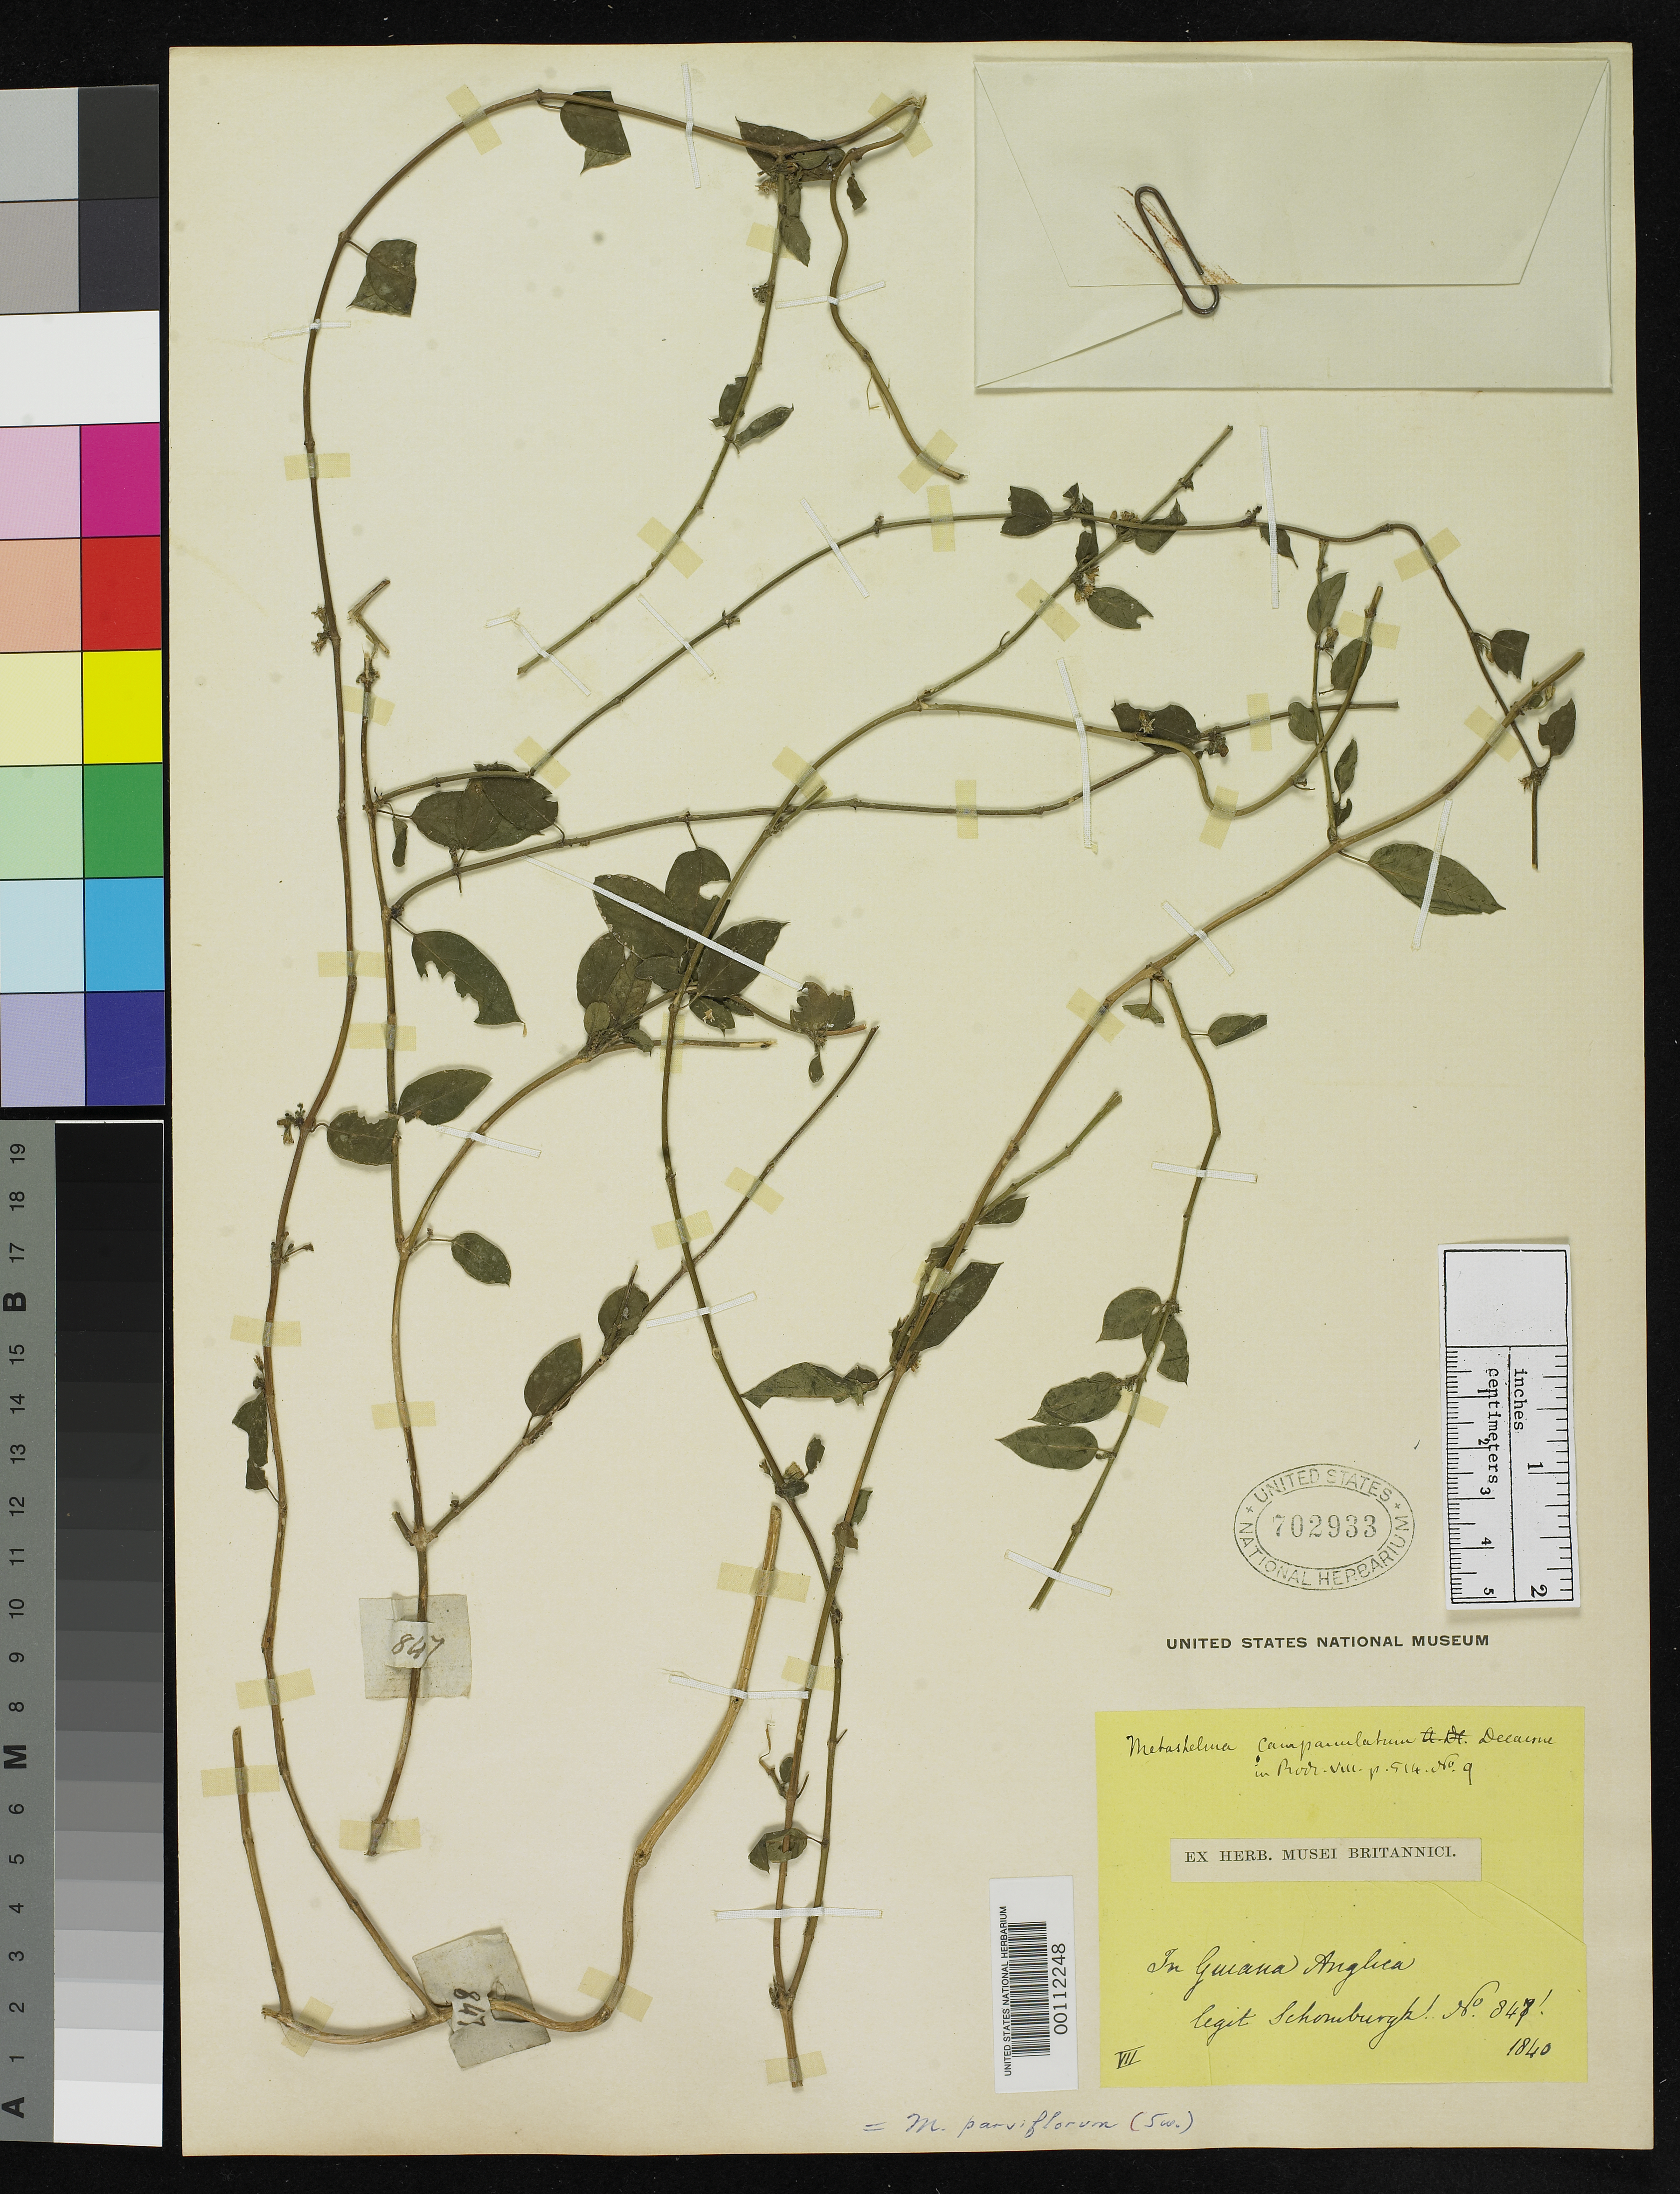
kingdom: Plantae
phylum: Tracheophyta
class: Magnoliopsida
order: Gentianales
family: Apocynaceae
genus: Metastelma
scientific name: Metastelma campanulatum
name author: Decne. in DC.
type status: Type Collection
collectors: R. H. Schomburgk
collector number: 847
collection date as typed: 1840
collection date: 1840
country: Brazil / Guyana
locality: Rio Branco.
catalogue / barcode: US 702933